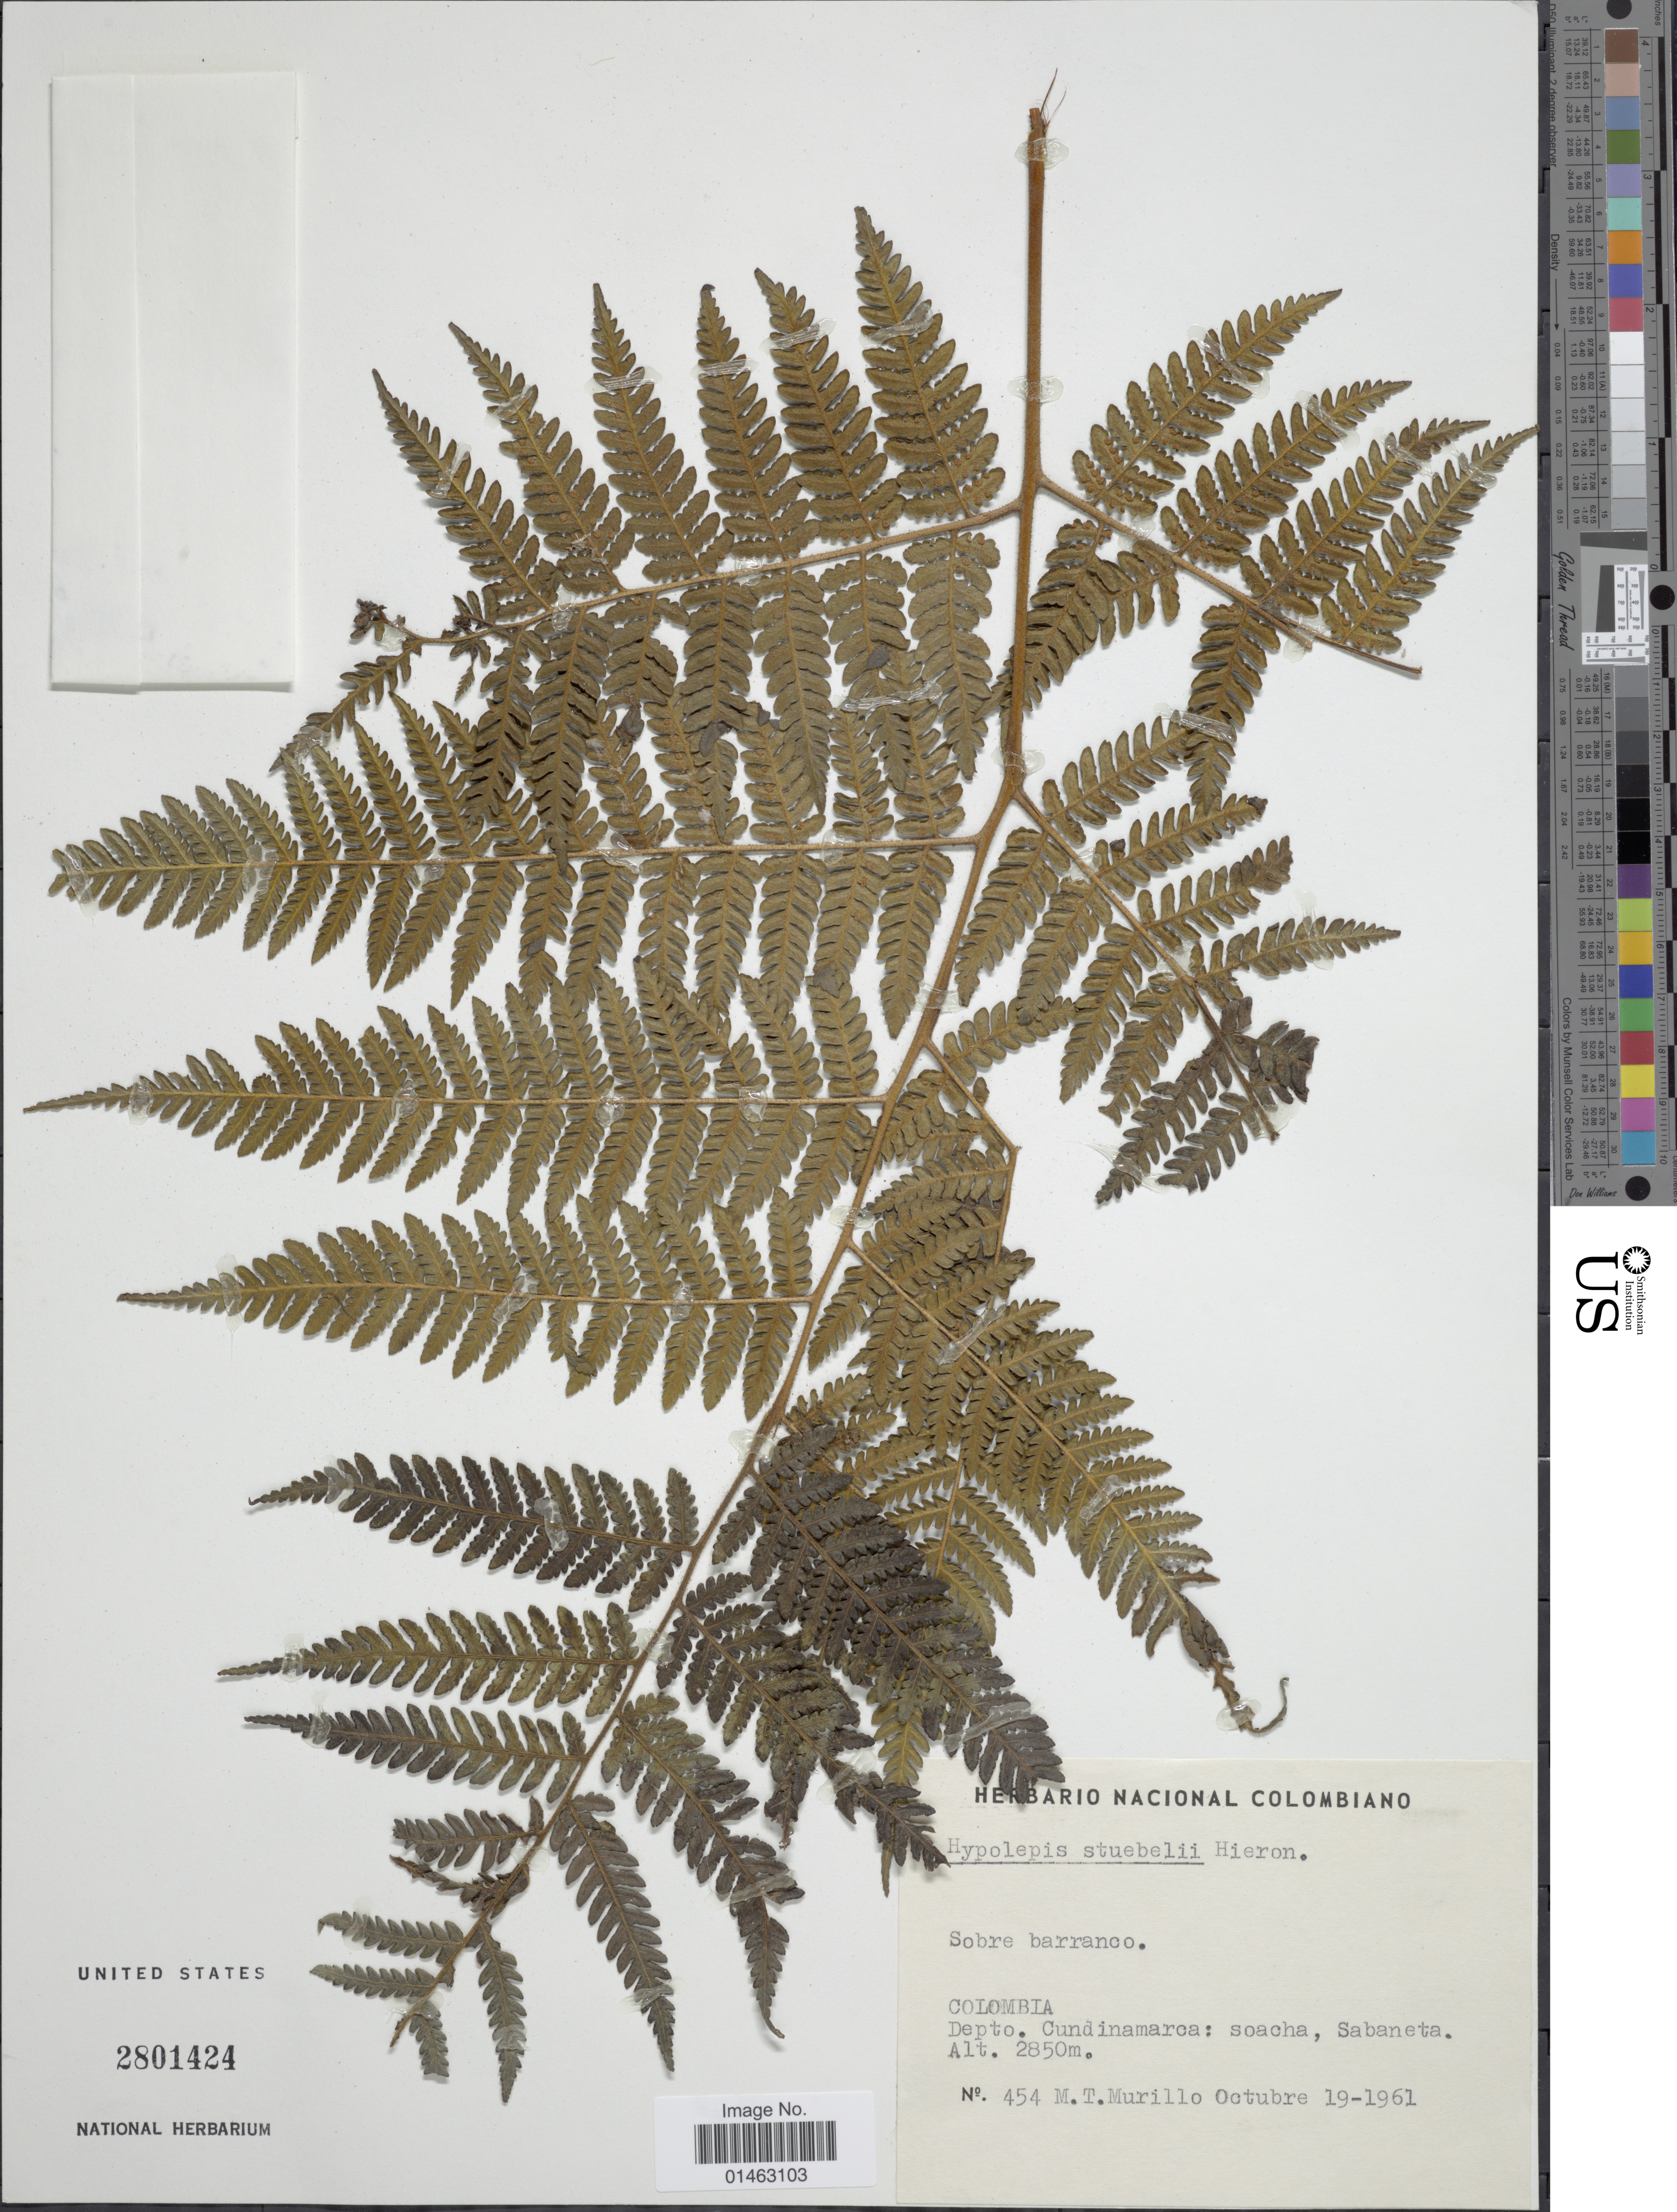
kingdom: Plantae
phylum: Tracheophyta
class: Polypodiopsida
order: Polypodiales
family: Dennstaedtiaceae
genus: Hypolepis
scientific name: Hypolepis steubelii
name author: Hieron.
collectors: M. Murillo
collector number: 454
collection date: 1961-10-19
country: Colombia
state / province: Cundinamarca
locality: Depto Cundinamarca: soacha, Sabanta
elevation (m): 2850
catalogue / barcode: US 2801424